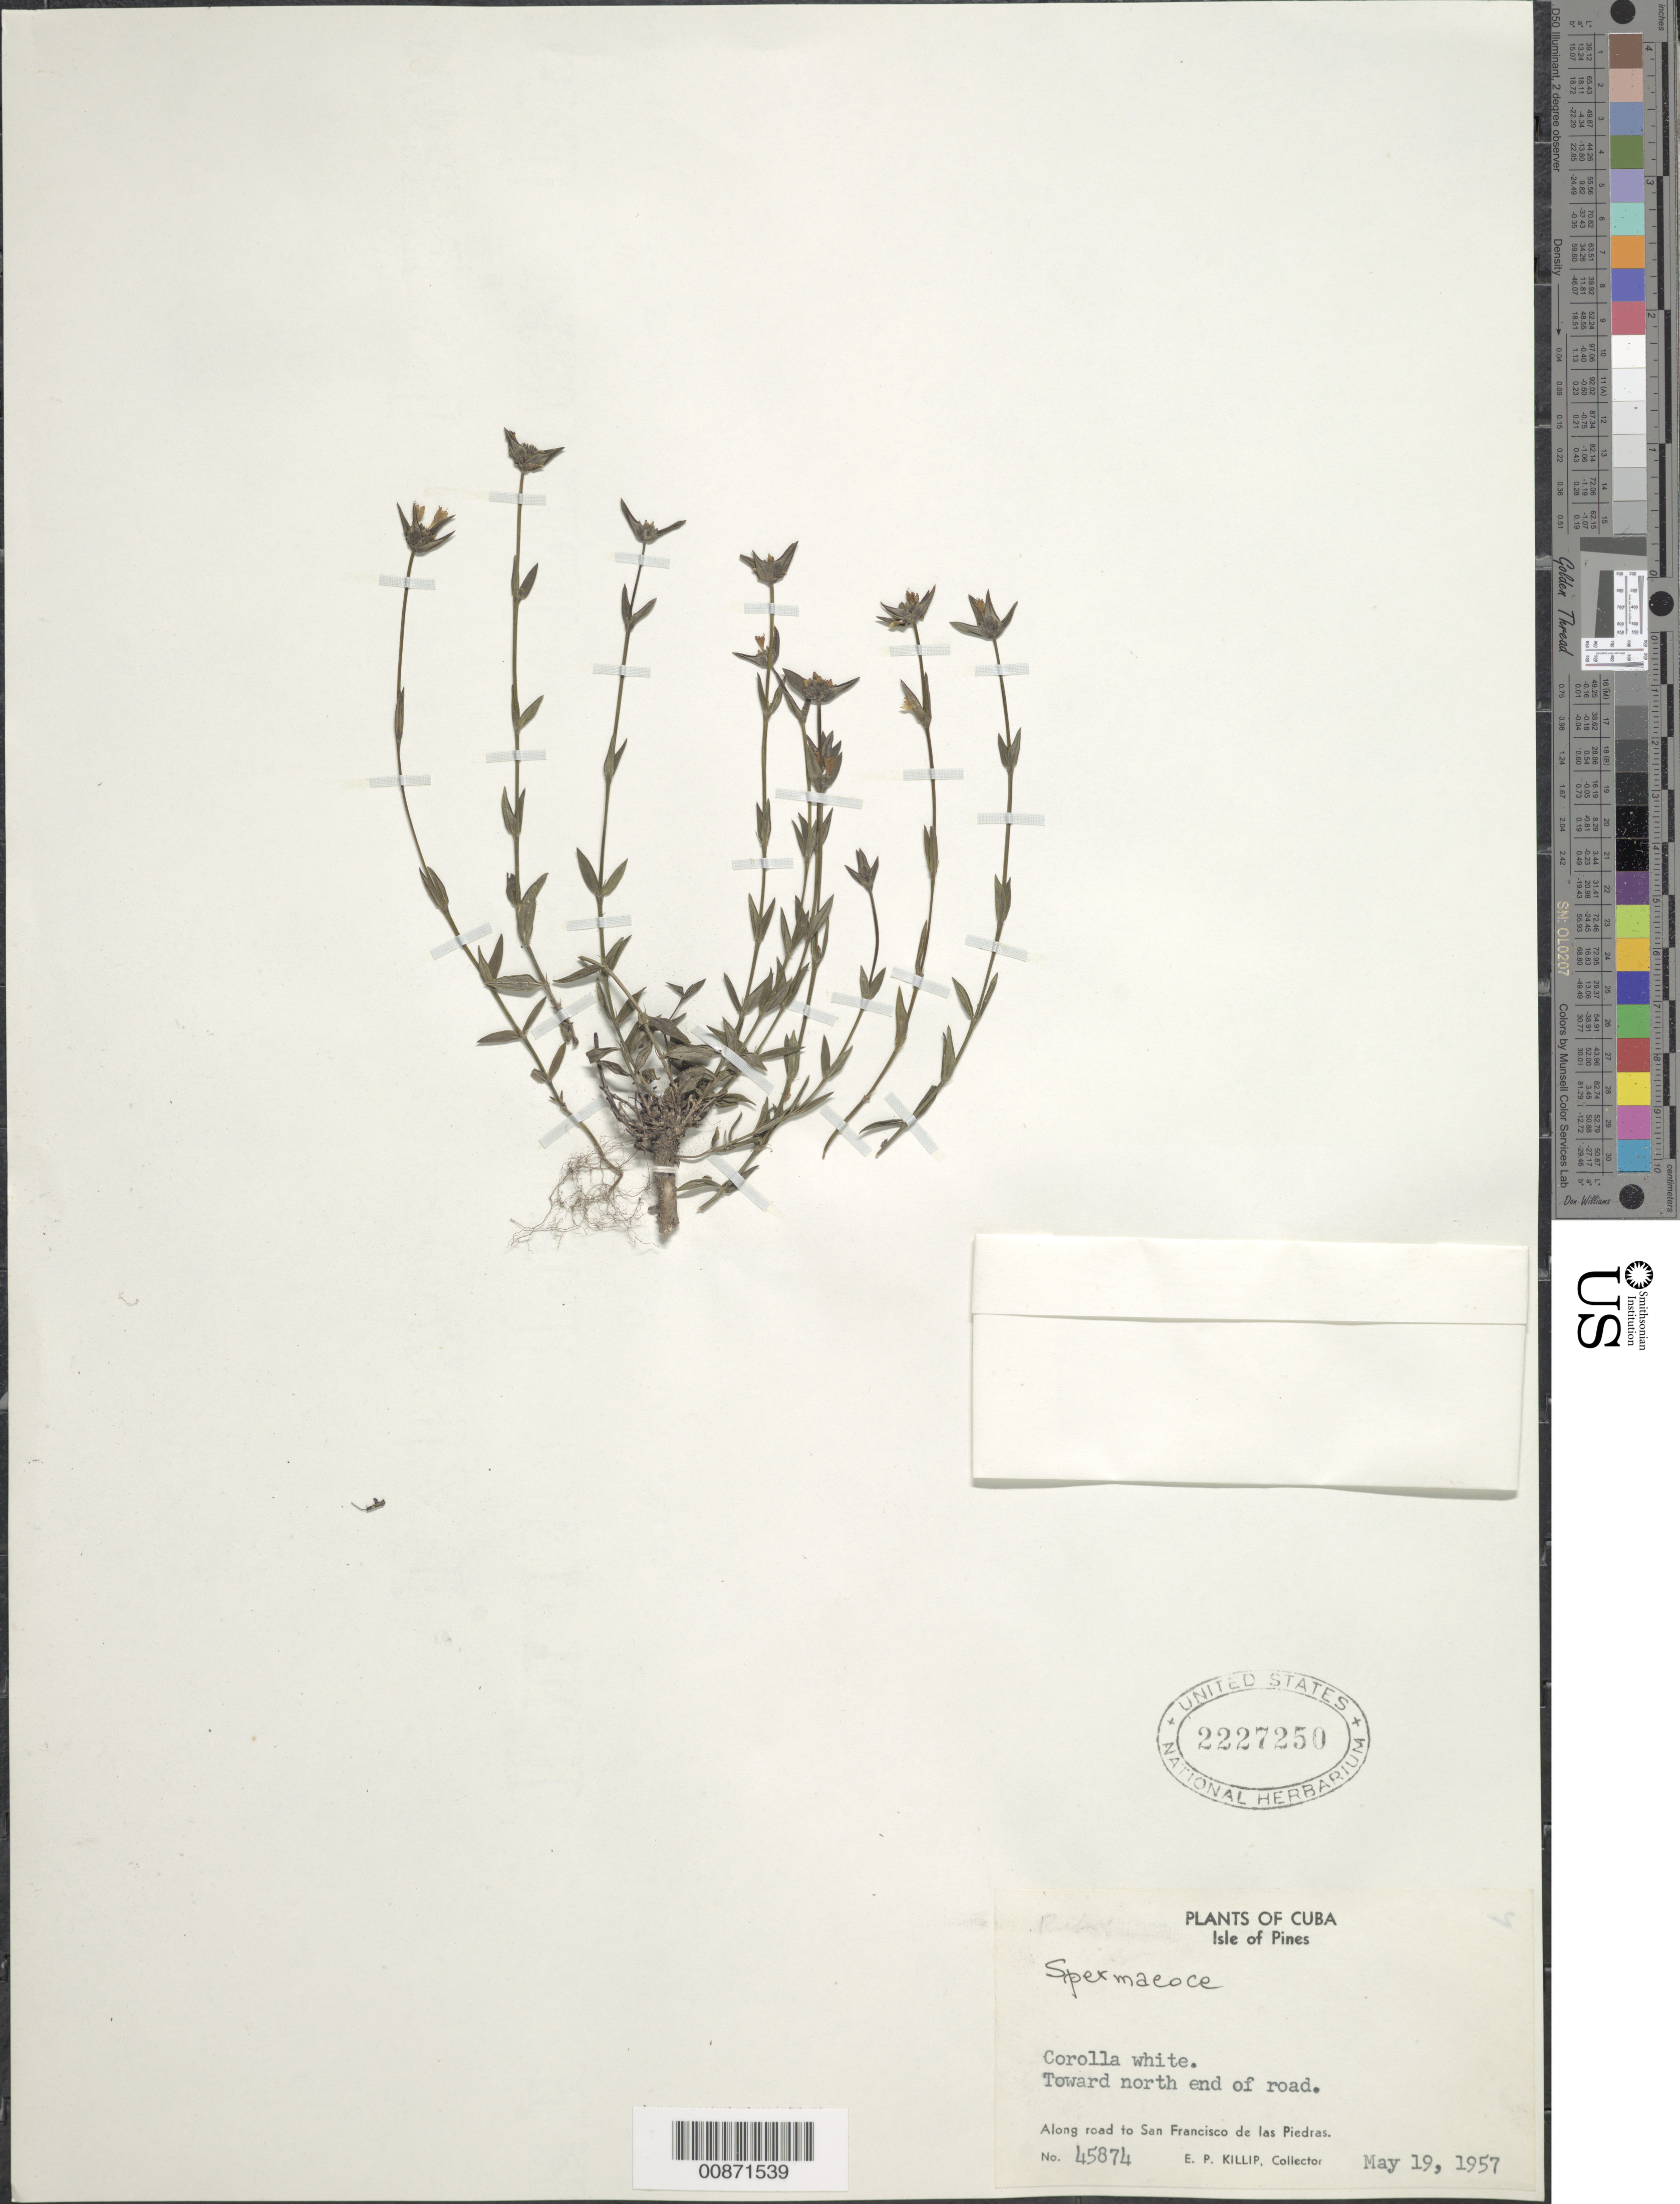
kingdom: Plantae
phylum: Tracheophyta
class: Magnoliopsida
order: Gentianales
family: Rubiaceae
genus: Spermacoce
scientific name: Spermacoce sp.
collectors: E. P. Killip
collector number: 45874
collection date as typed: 19 May 1957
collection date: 1957-05-19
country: Cuba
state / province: Isla de La Juventud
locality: Towards end of road to San Francisco de las Piedras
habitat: Along road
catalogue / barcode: US 2227250